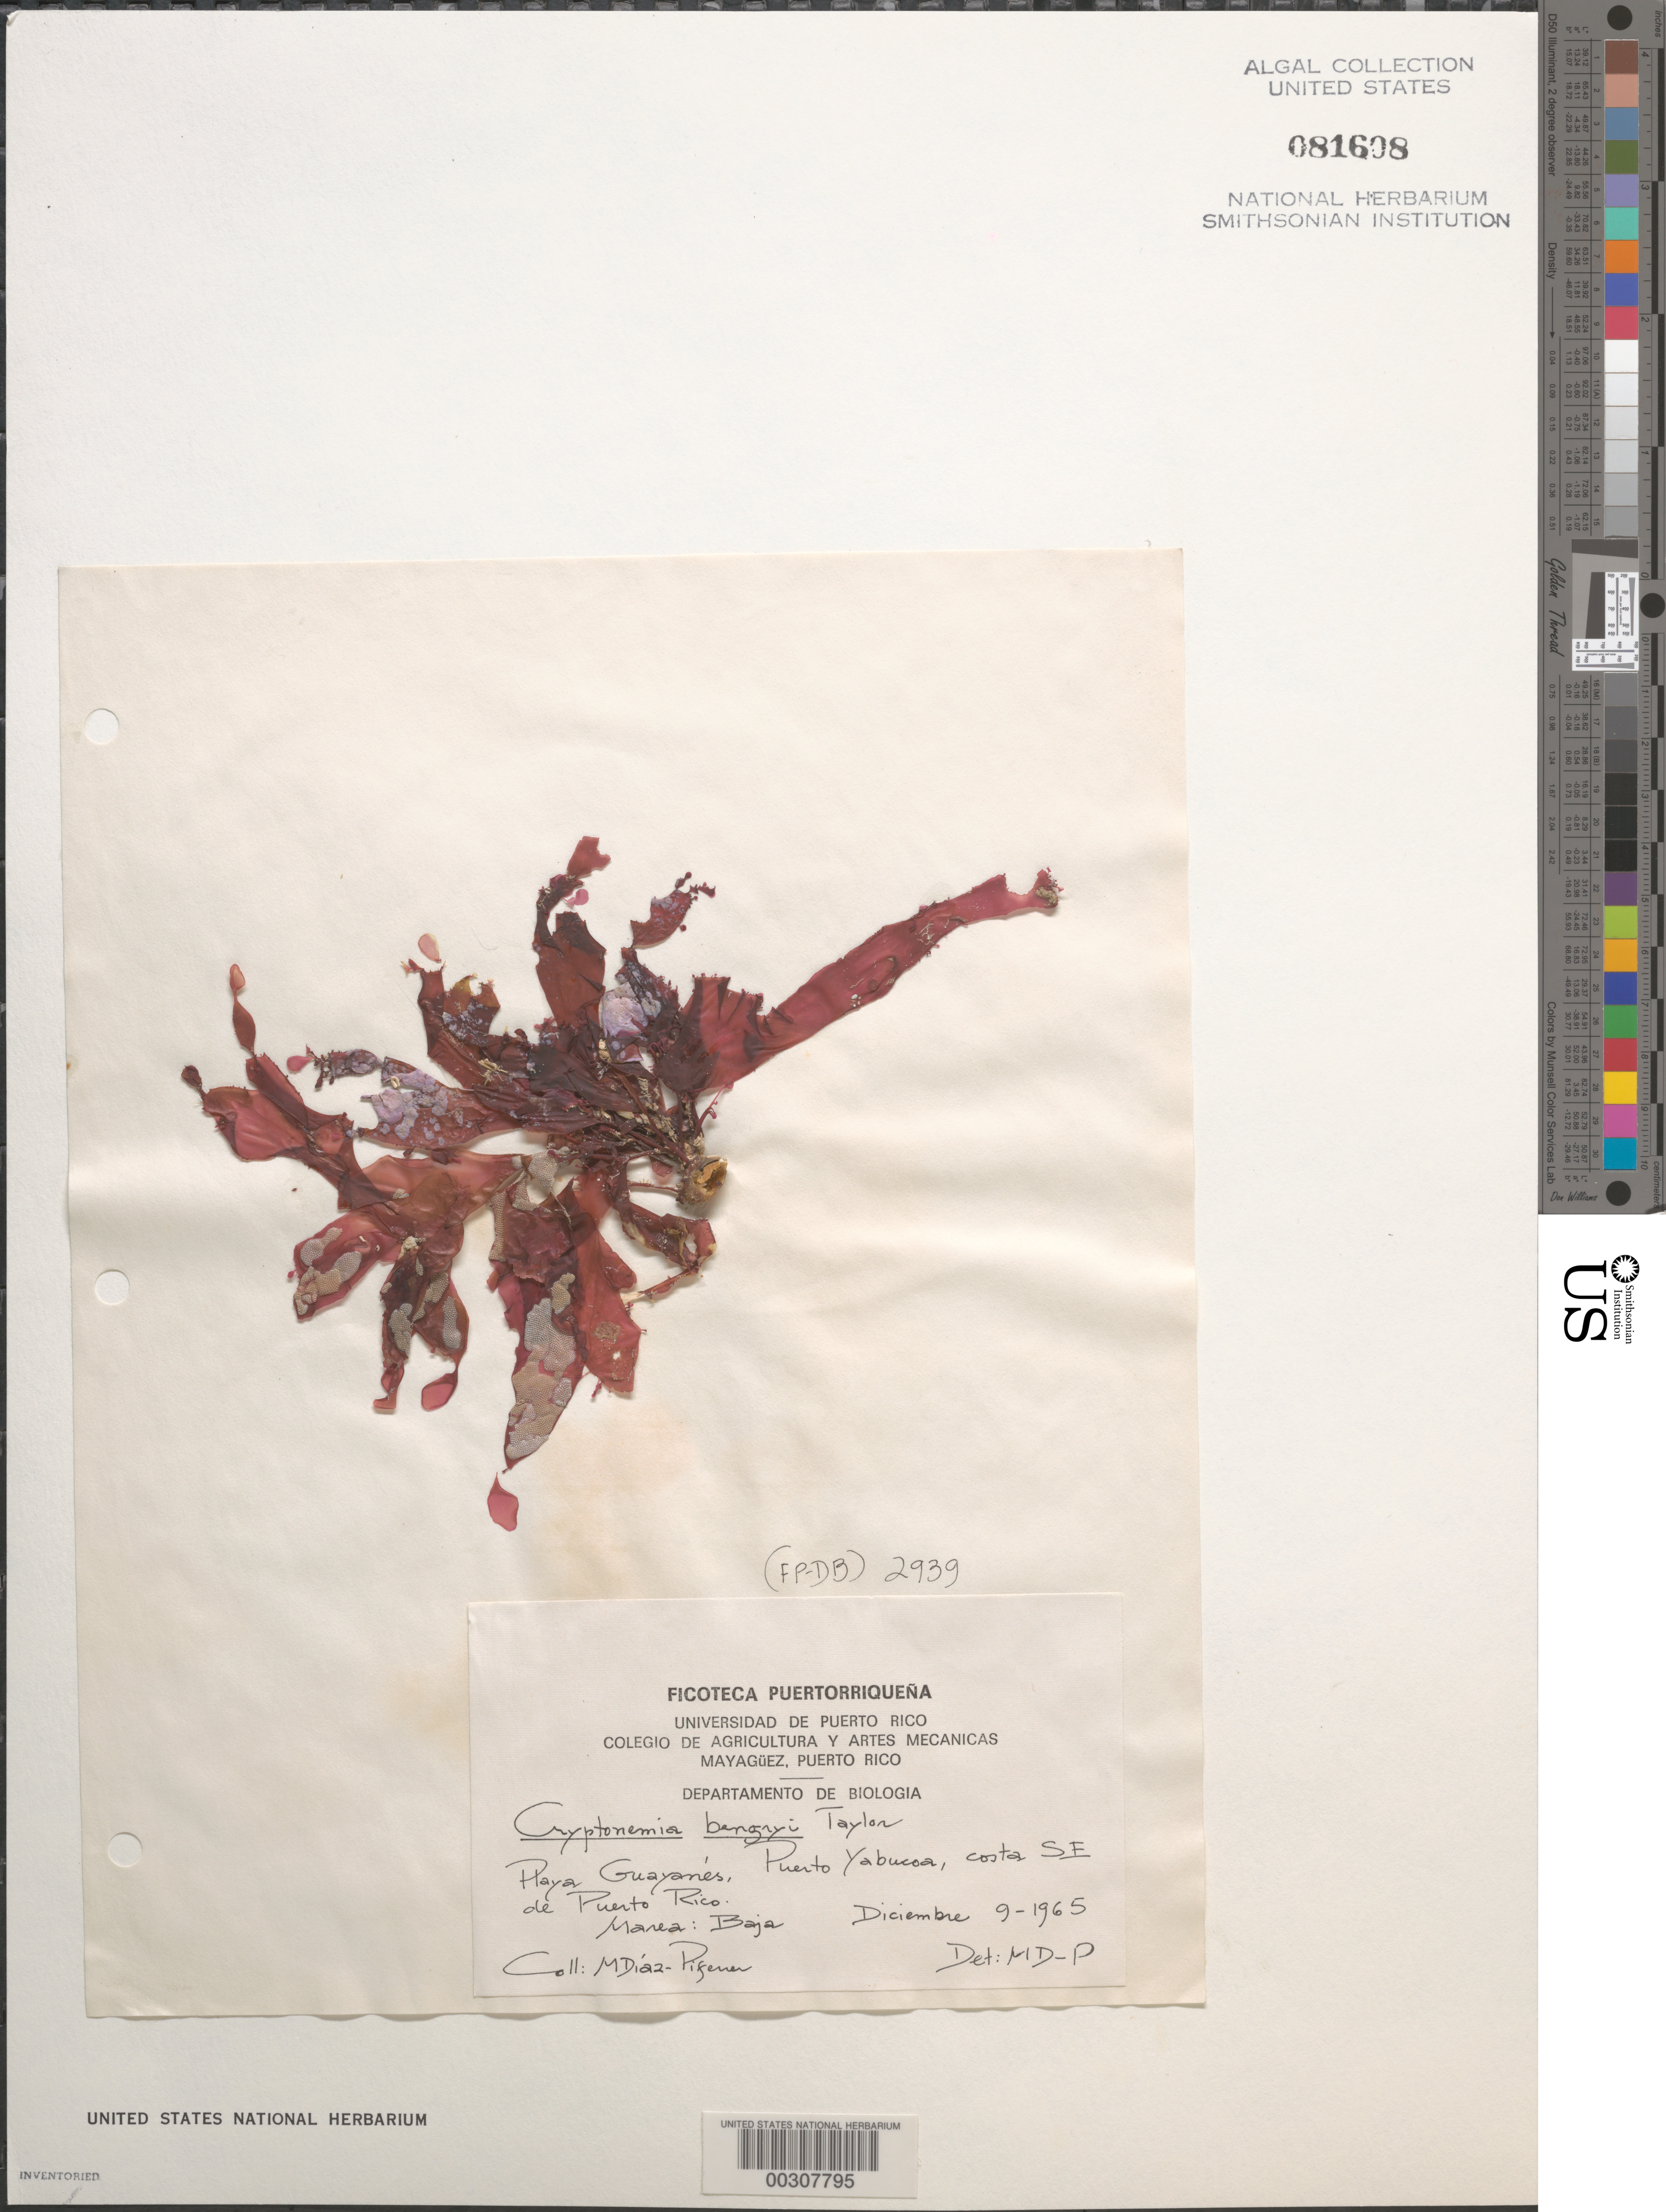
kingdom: Plantae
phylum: Rhodophyta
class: Florideophyceae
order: Halymeniales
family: Halymeniaceae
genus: Cryptonemia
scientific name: Cryptonemia bengryi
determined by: Diaz-Piferrer, M.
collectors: M. Diaz-Piferrer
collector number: (fp-db) 2939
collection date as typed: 09 Dec 1965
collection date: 1965-12-09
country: Puerto Rico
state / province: Yabucoa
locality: Playa Guayanes, Puerto Yabucoa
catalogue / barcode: US 81608